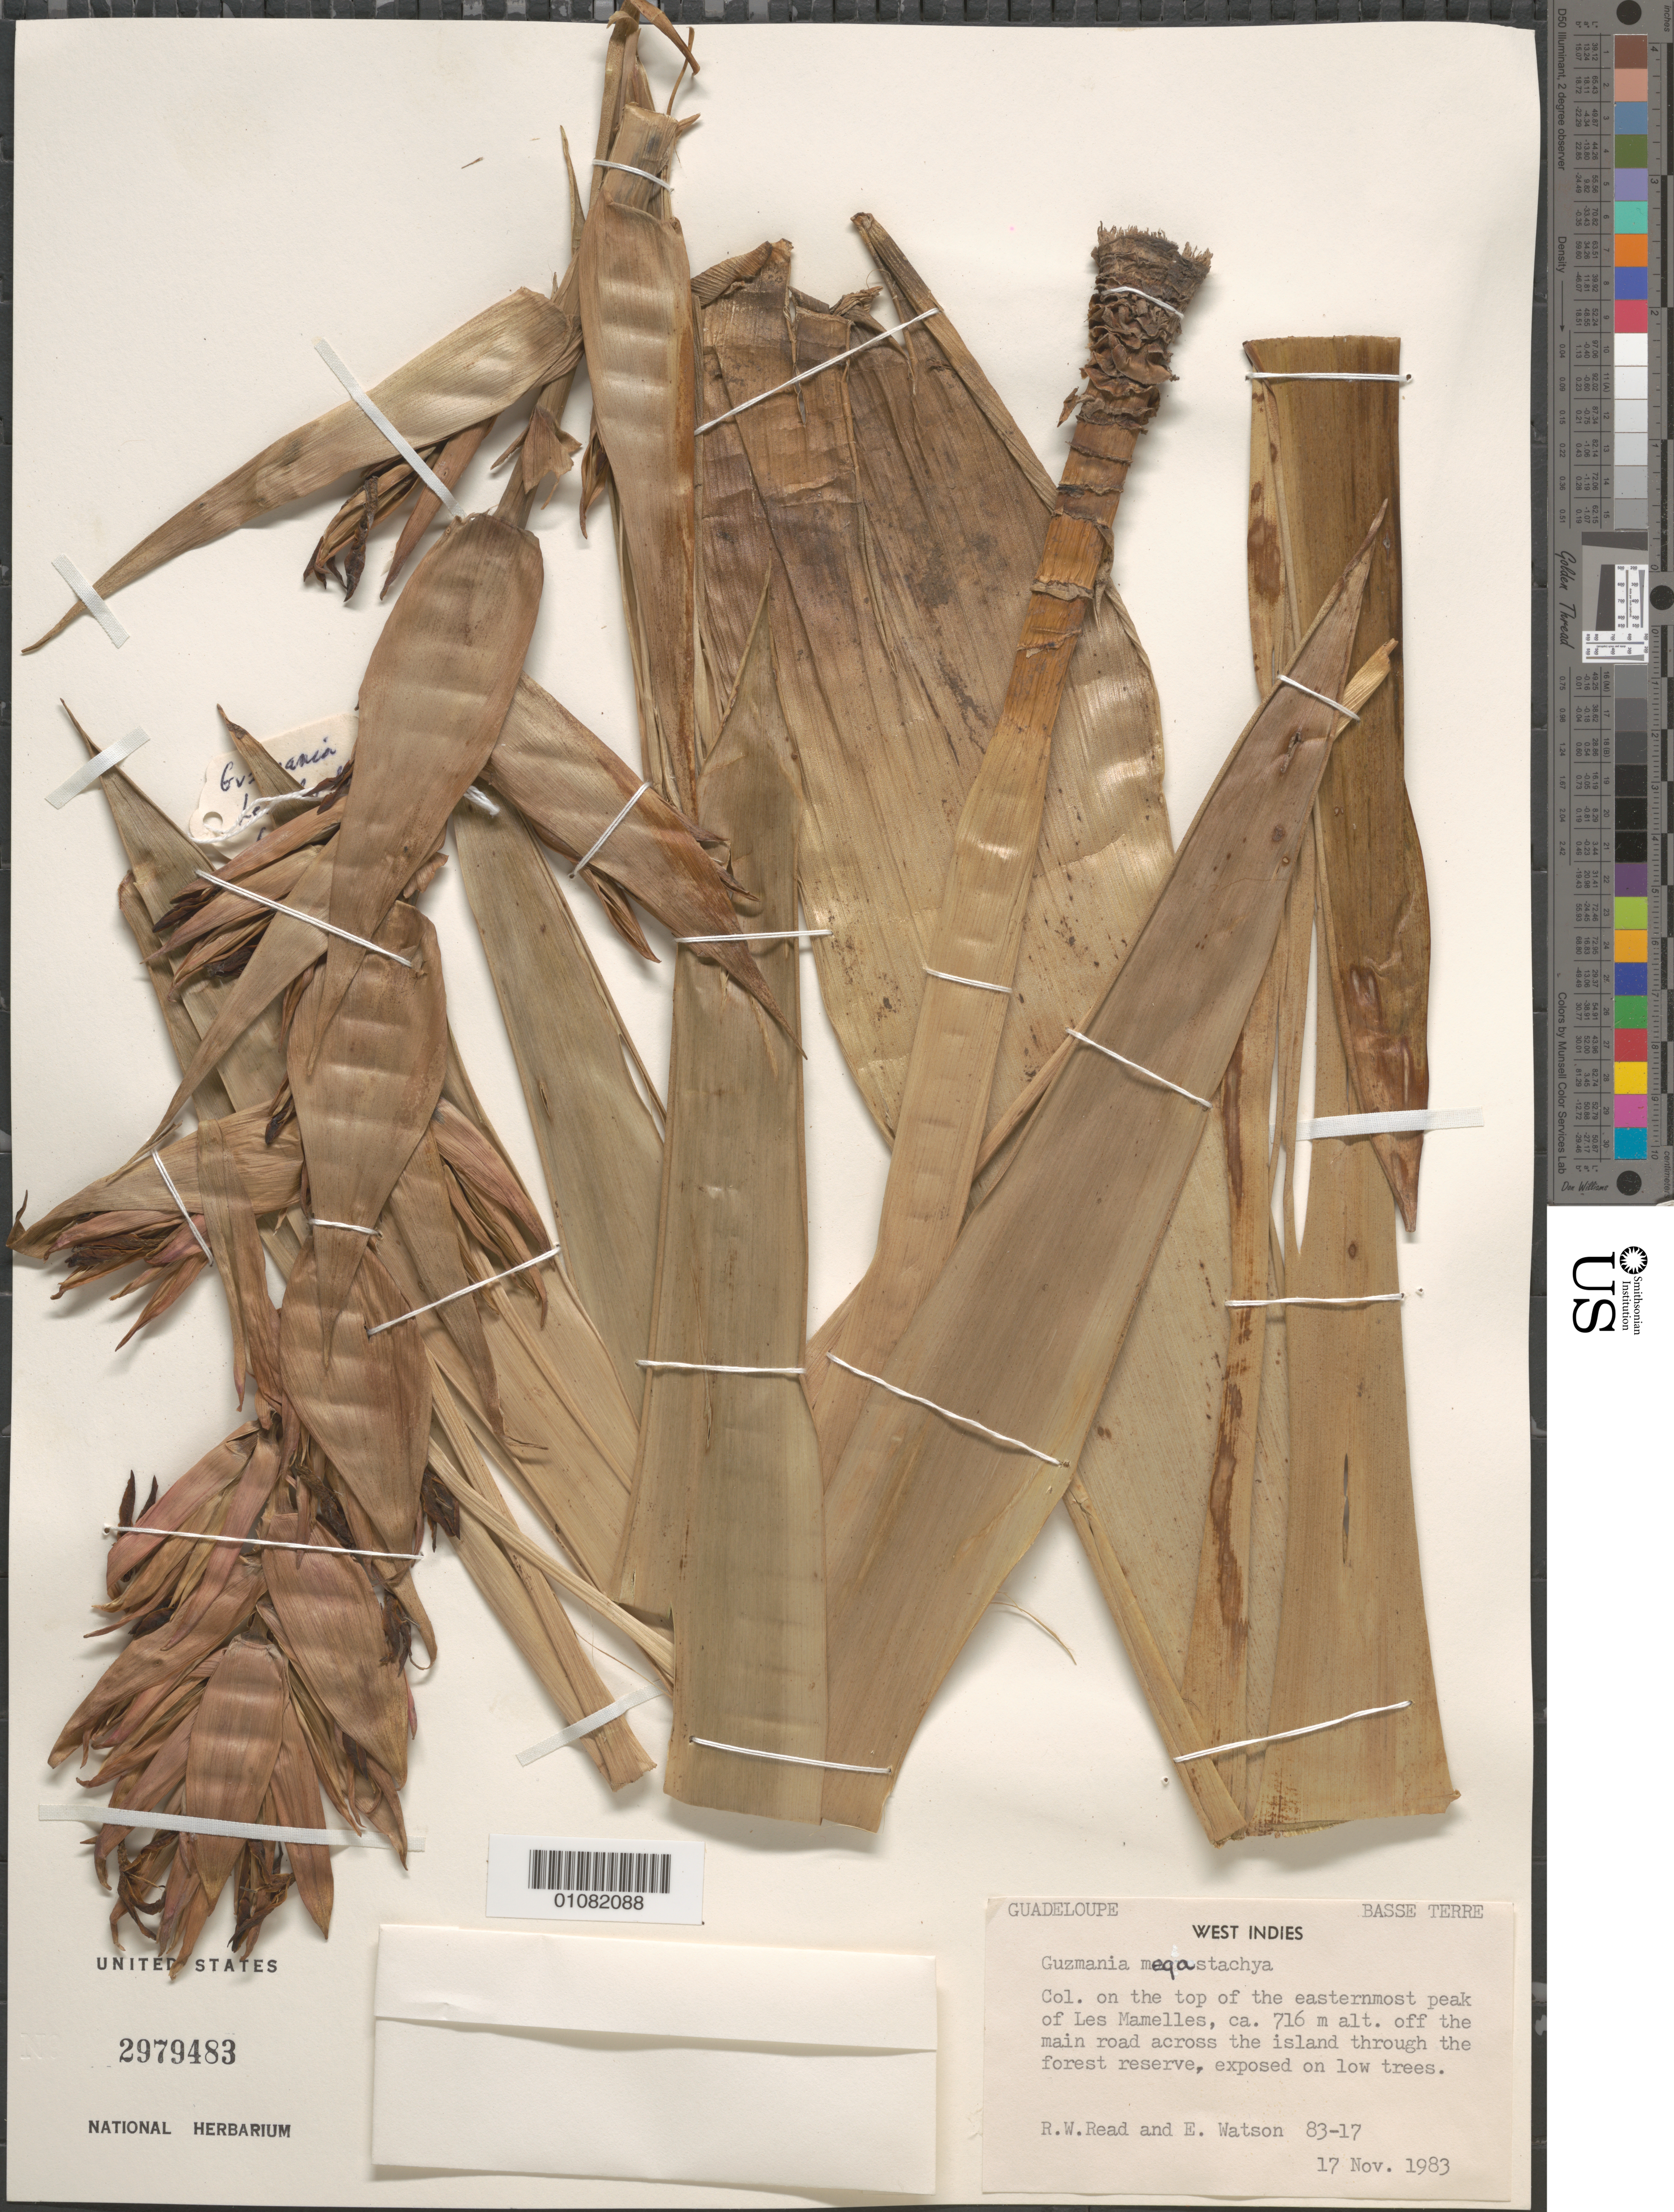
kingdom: Plantae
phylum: Tracheophyta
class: Liliopsida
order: Poales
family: Bromeliaceae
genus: Guzmania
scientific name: Guzmania megastachya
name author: (Baker) Mez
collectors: R. W. Read & E. Watson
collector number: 83-17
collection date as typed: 17 Nov 1983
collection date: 1983-11-17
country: Guadeloupe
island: Basse Terre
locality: on the top of the easternmost peak of Les Mamelles, off the main road across the island through the forest reserve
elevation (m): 716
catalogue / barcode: US 2979483